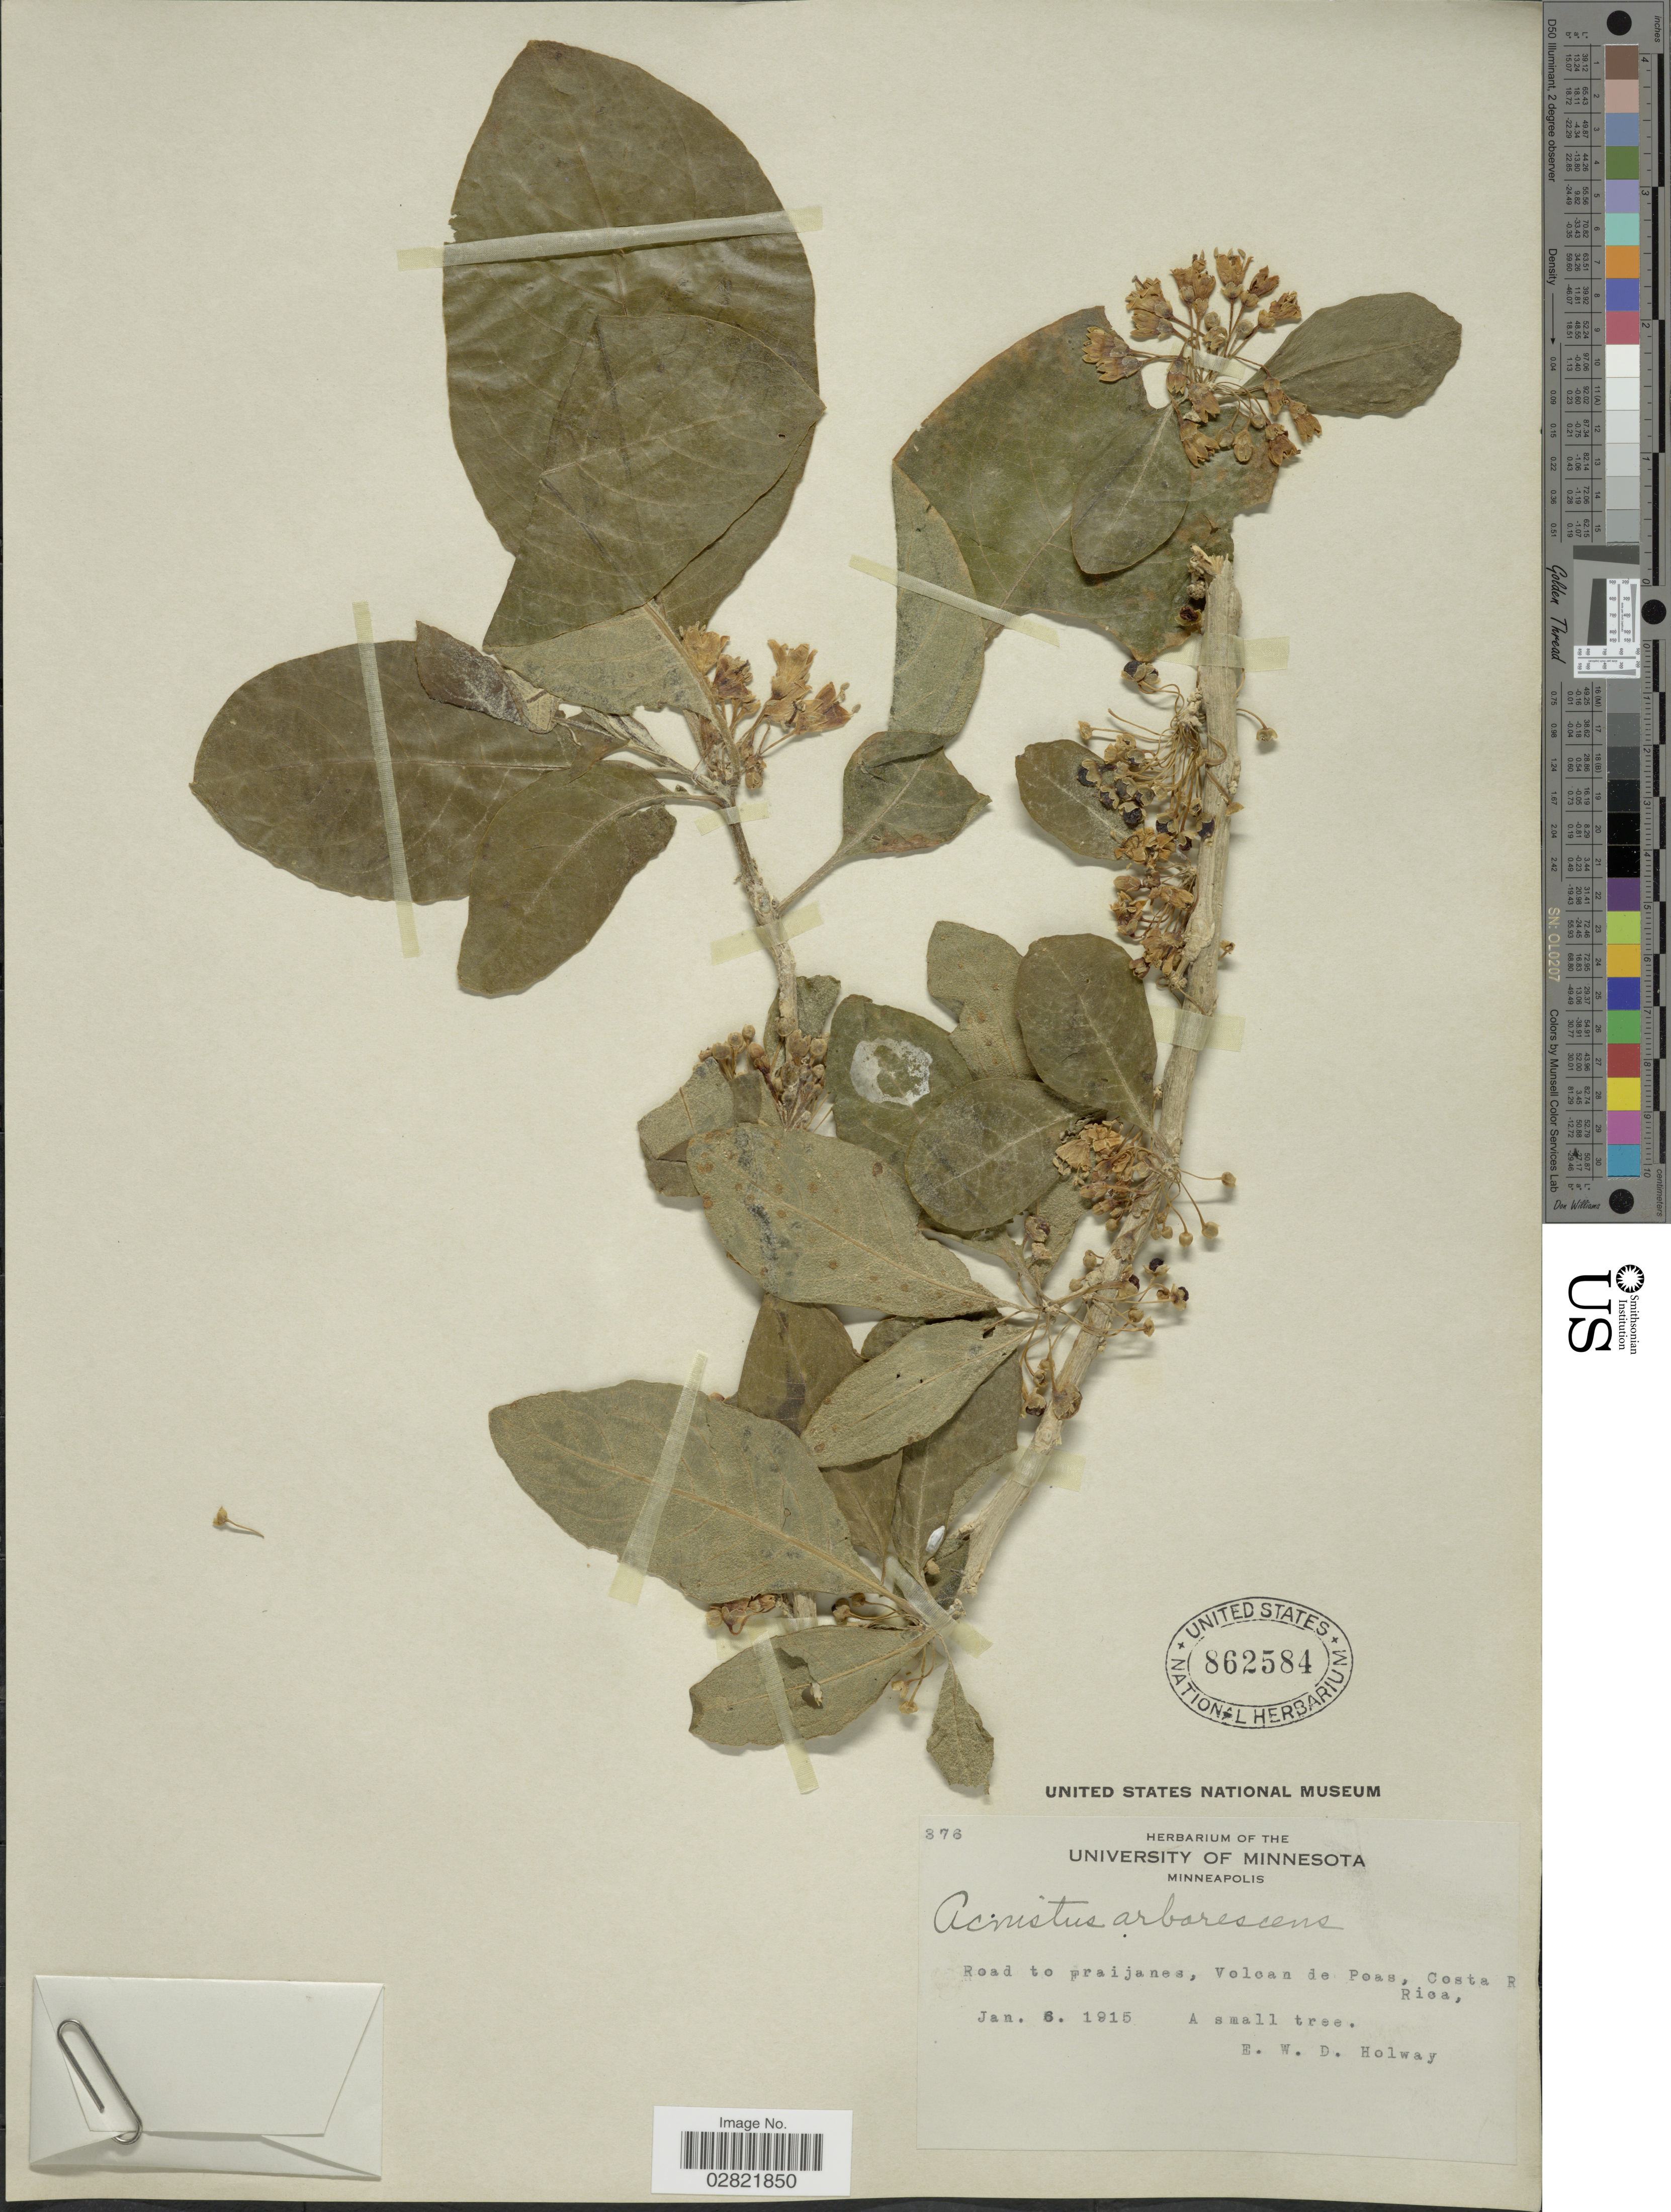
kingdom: Plantae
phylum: Tracheophyta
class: Magnoliopsida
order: Solanales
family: Solanaceae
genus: Acnistus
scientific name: Acnistus arborescens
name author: (L.) Schltdl.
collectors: E. W. D. Holway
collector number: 376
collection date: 1915-01-06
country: Costa Rica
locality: Road to Fraijanes, Volcan de Poas.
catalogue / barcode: US 862584